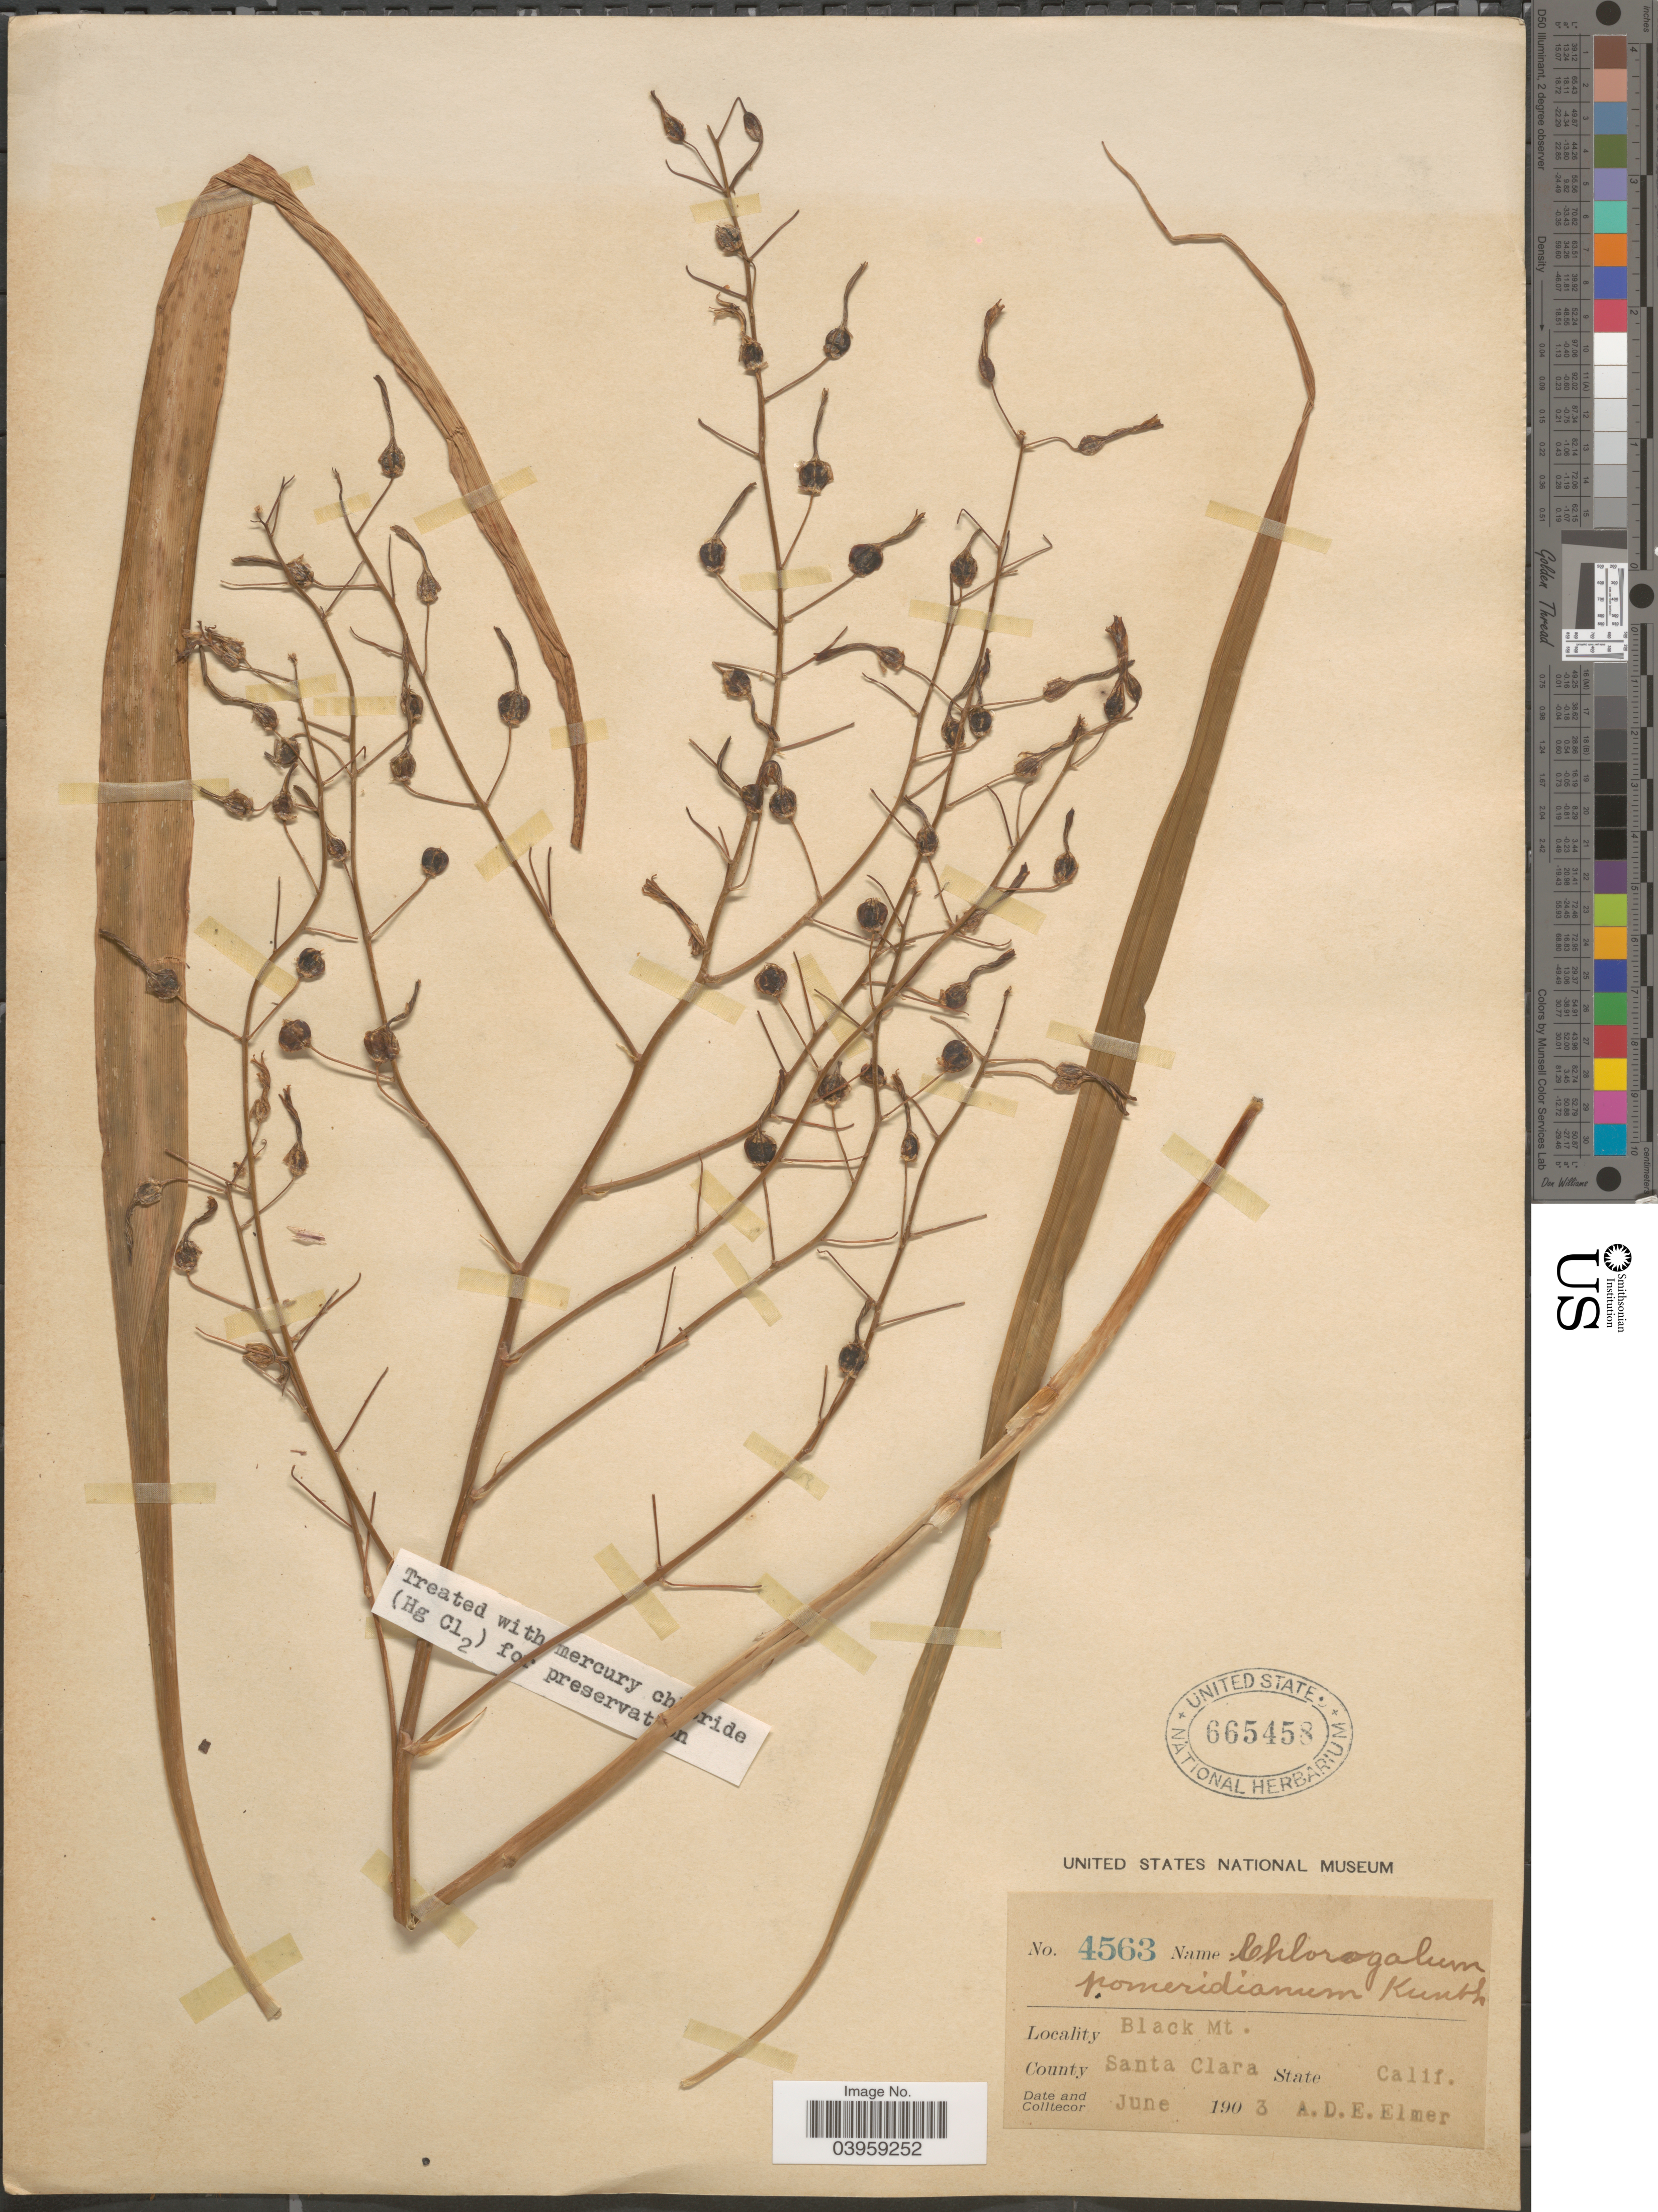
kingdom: Plantae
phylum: Tracheophyta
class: Liliopsida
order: Asparagales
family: Asparagaceae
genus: Chlorogalum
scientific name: Chlorogalum pomeridianum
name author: (DC.) Kunth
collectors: A. D. E. Elmer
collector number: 4563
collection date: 1903-06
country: United States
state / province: California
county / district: Santa Clara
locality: Black Mt. County Santa Clara.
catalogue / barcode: US 665458